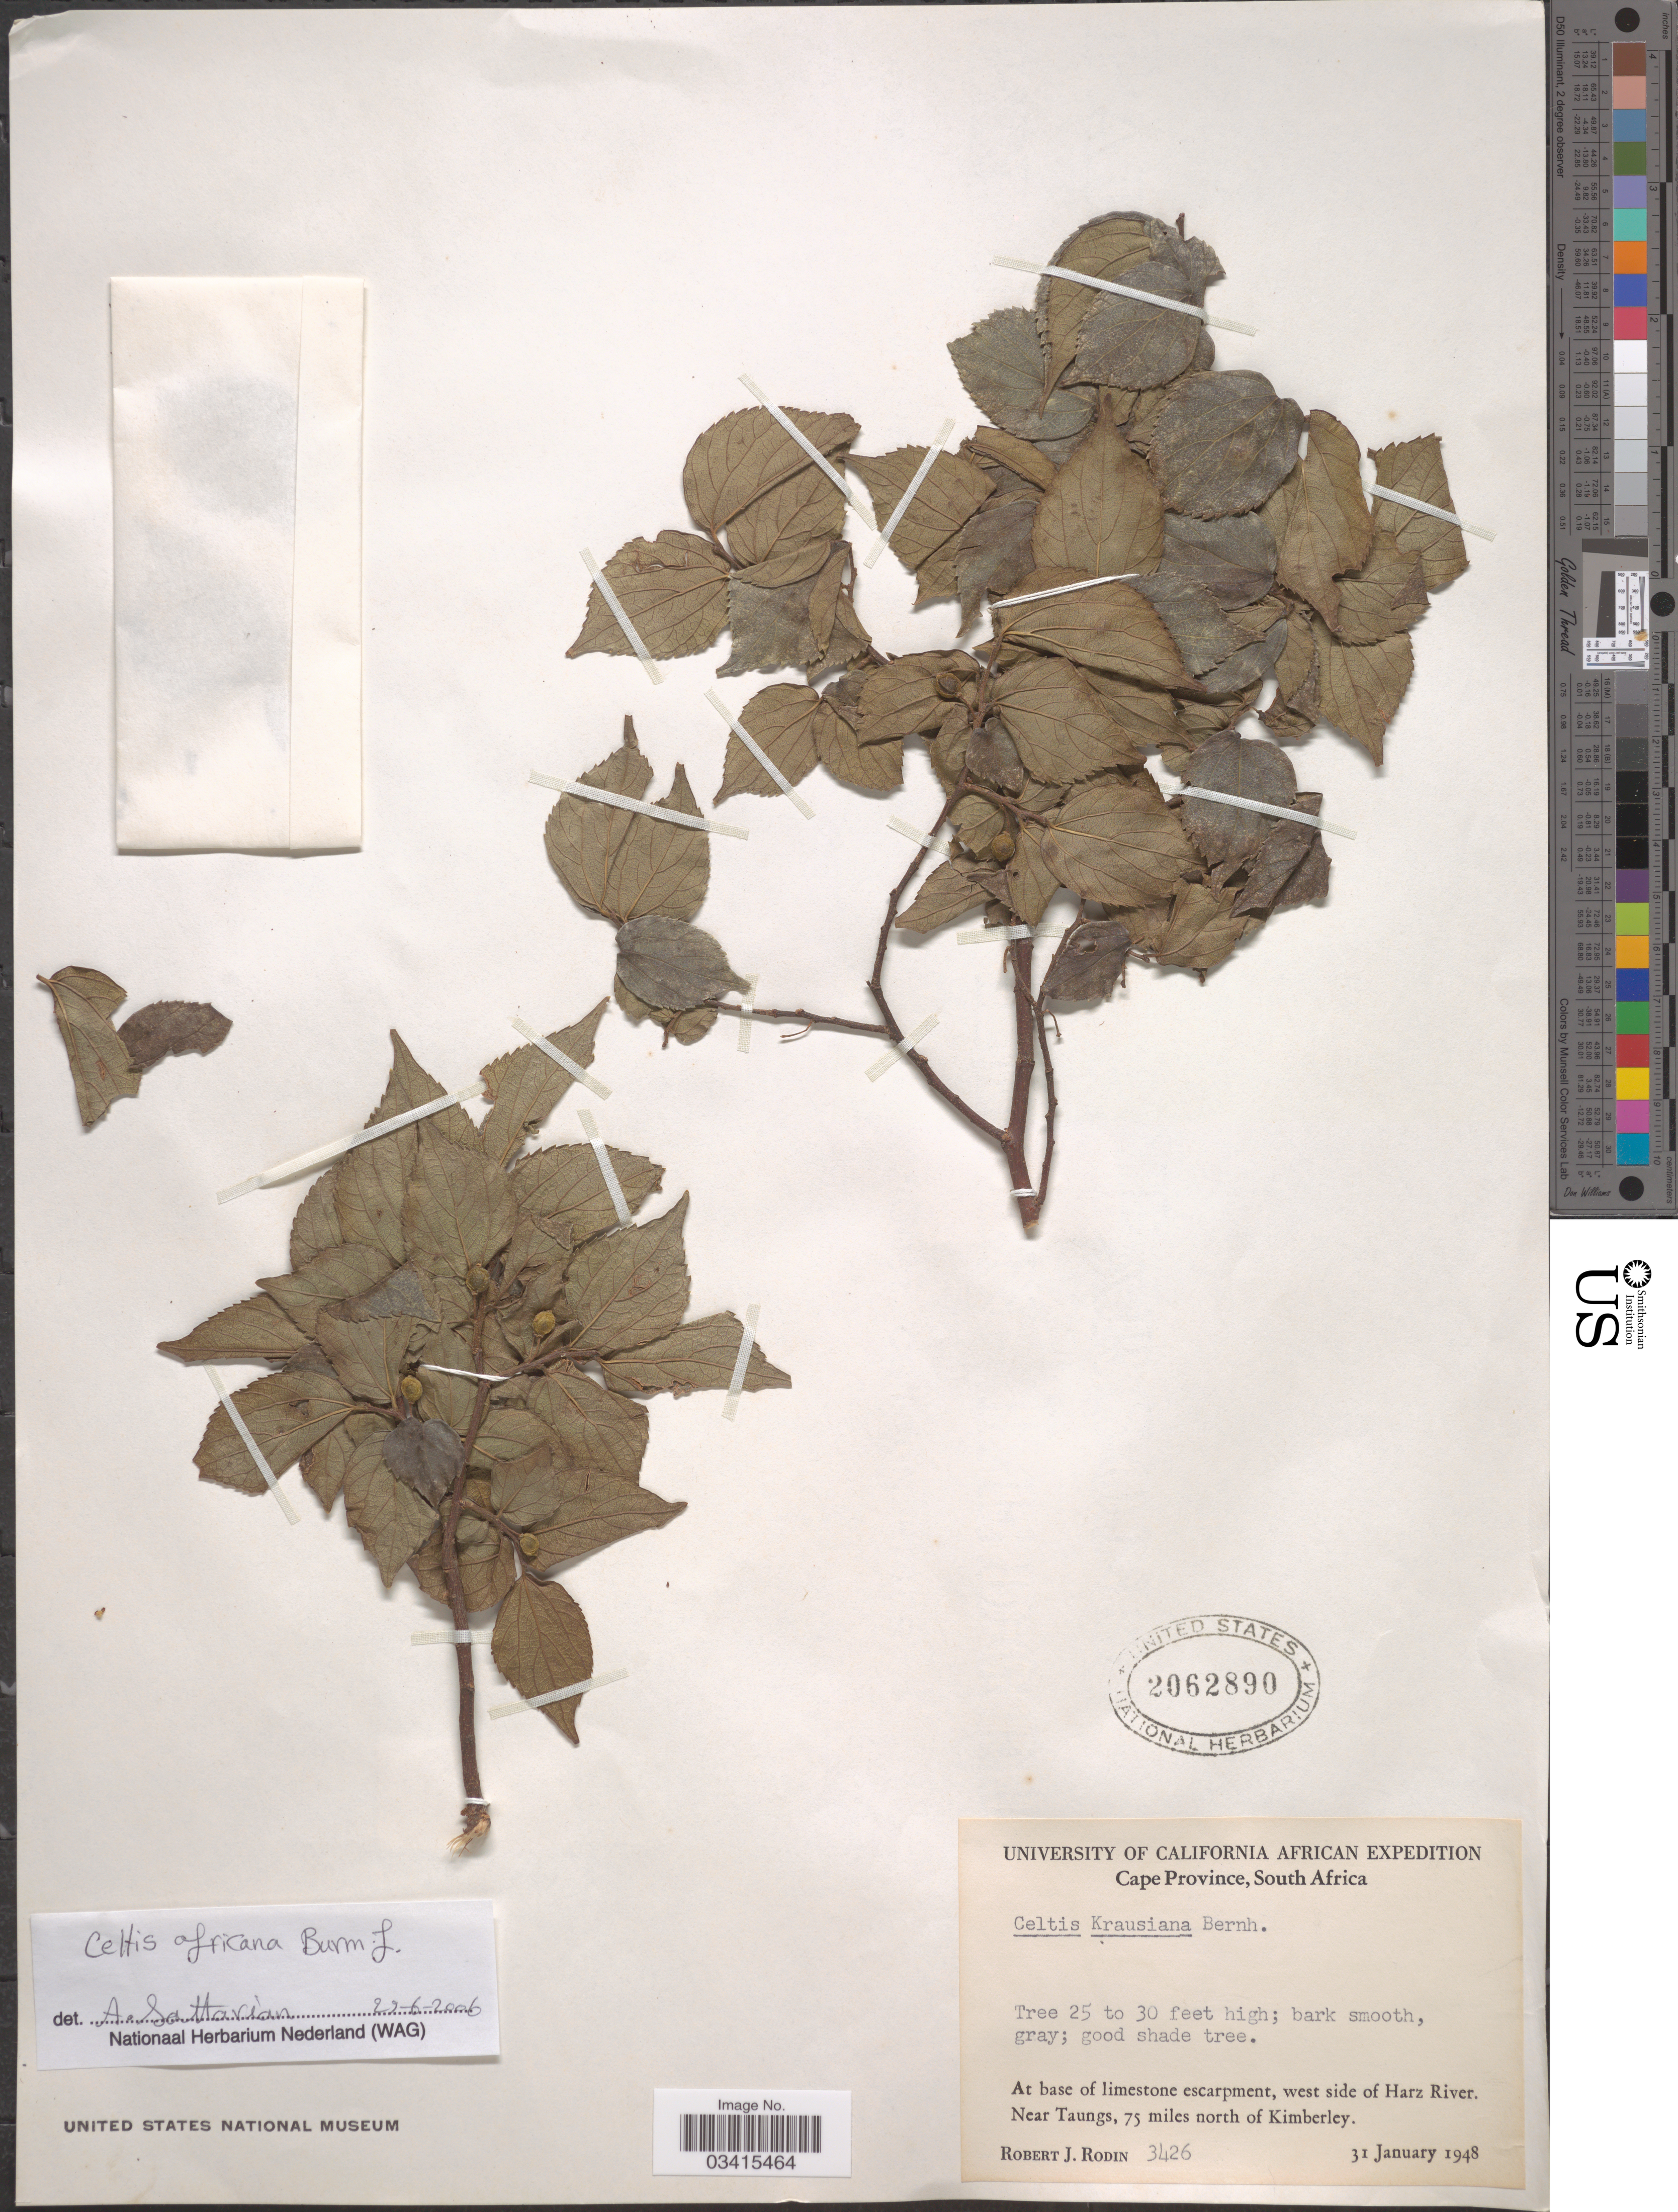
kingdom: Plantae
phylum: Tracheophyta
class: Magnoliopsida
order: Rosales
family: Cannabaceae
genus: Celtis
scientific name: Celtis africana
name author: Burm. f.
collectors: R. J. Rodin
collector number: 3426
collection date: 1948-01-31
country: South Africa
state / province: Northern Cape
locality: At base of limestone escarpment, west side of Harz River. Near Taungs, 75 miles north of Kimberley.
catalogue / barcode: US 2062890